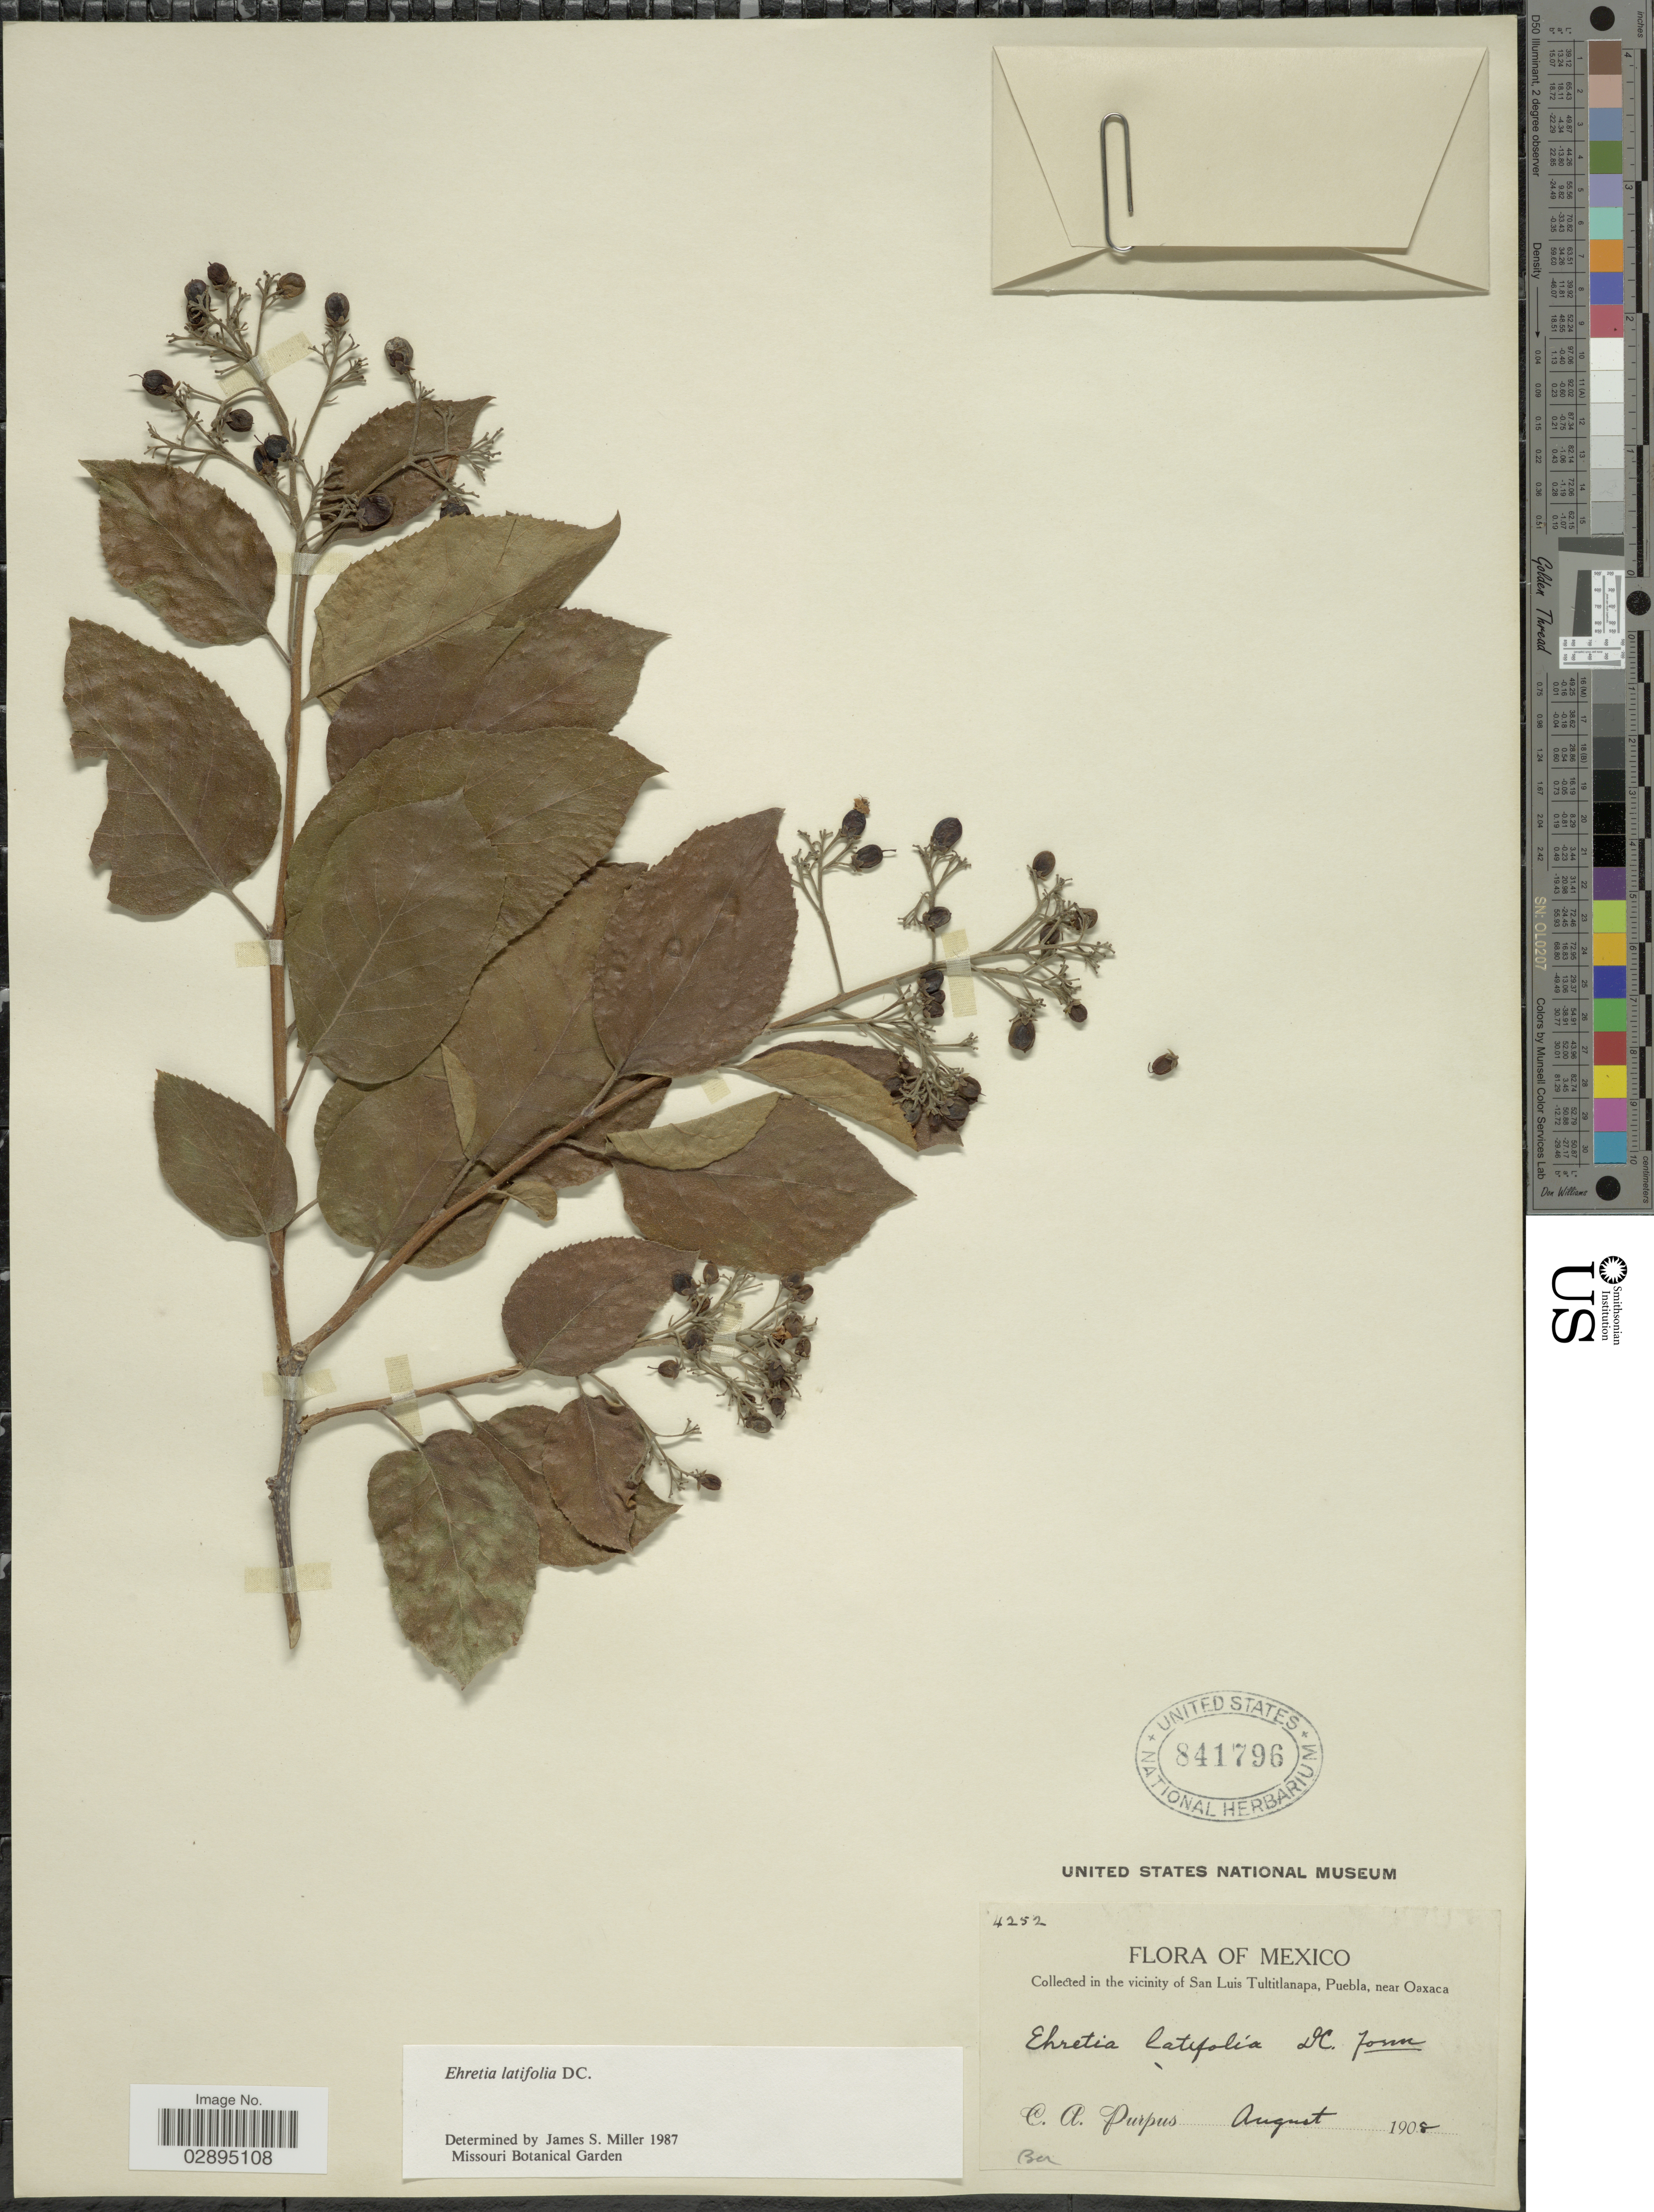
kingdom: Plantae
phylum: Tracheophyta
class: Magnoliopsida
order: Boraginales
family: Ehretiaceae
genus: Ehretia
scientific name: Ehretia latifolia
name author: DC.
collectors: C. A. Purpus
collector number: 4252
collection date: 1908-08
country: Mexico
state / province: Puebla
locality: In the vicinity of San Luis Tultitlanapa, Puebla, near Oaxaca.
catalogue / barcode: US 841796